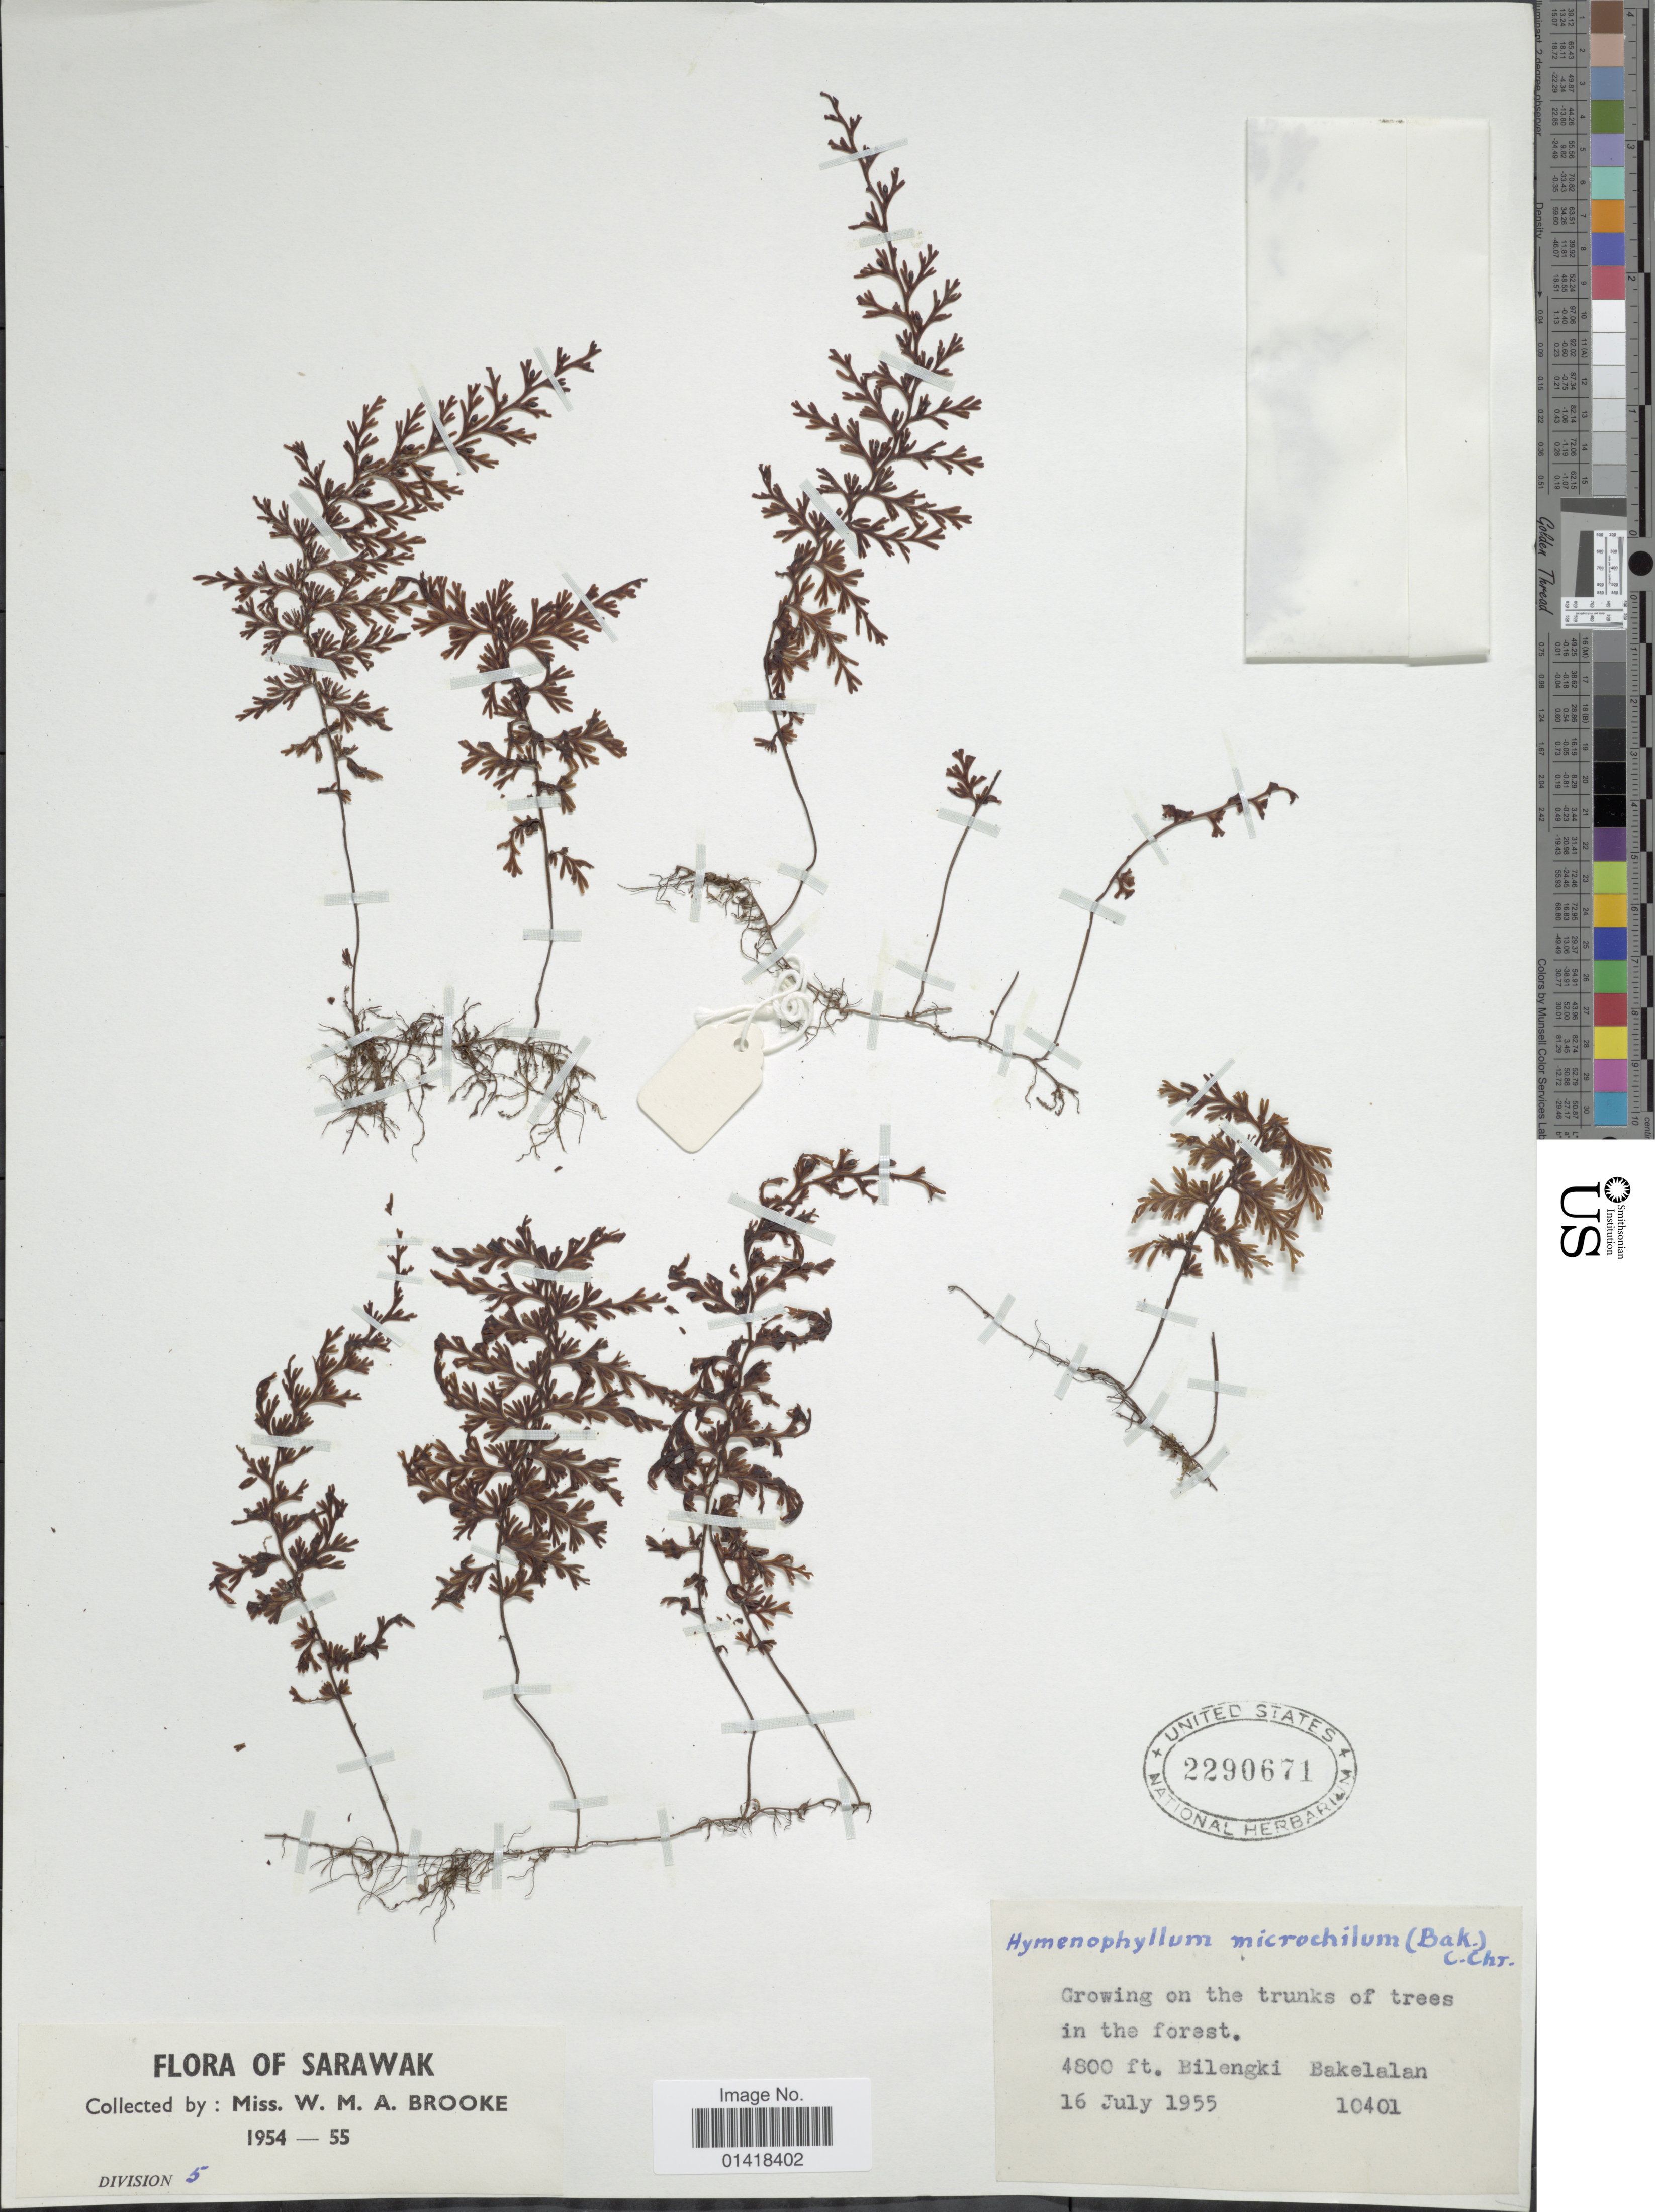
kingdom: Plantae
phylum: Tracheophyta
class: Polypodiopsida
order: Hymenophyllales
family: Hymenophyllaceae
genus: Hymenophyllum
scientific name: Hymenophyllum microchilum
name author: (Baker) C. Chr.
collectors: W. Brooke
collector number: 10401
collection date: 1955-07-16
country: Malaysia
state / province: Sarawak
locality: Growing on the trunks of trees in the forest. Bilengki Bakelalen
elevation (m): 1463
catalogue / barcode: US 2290671